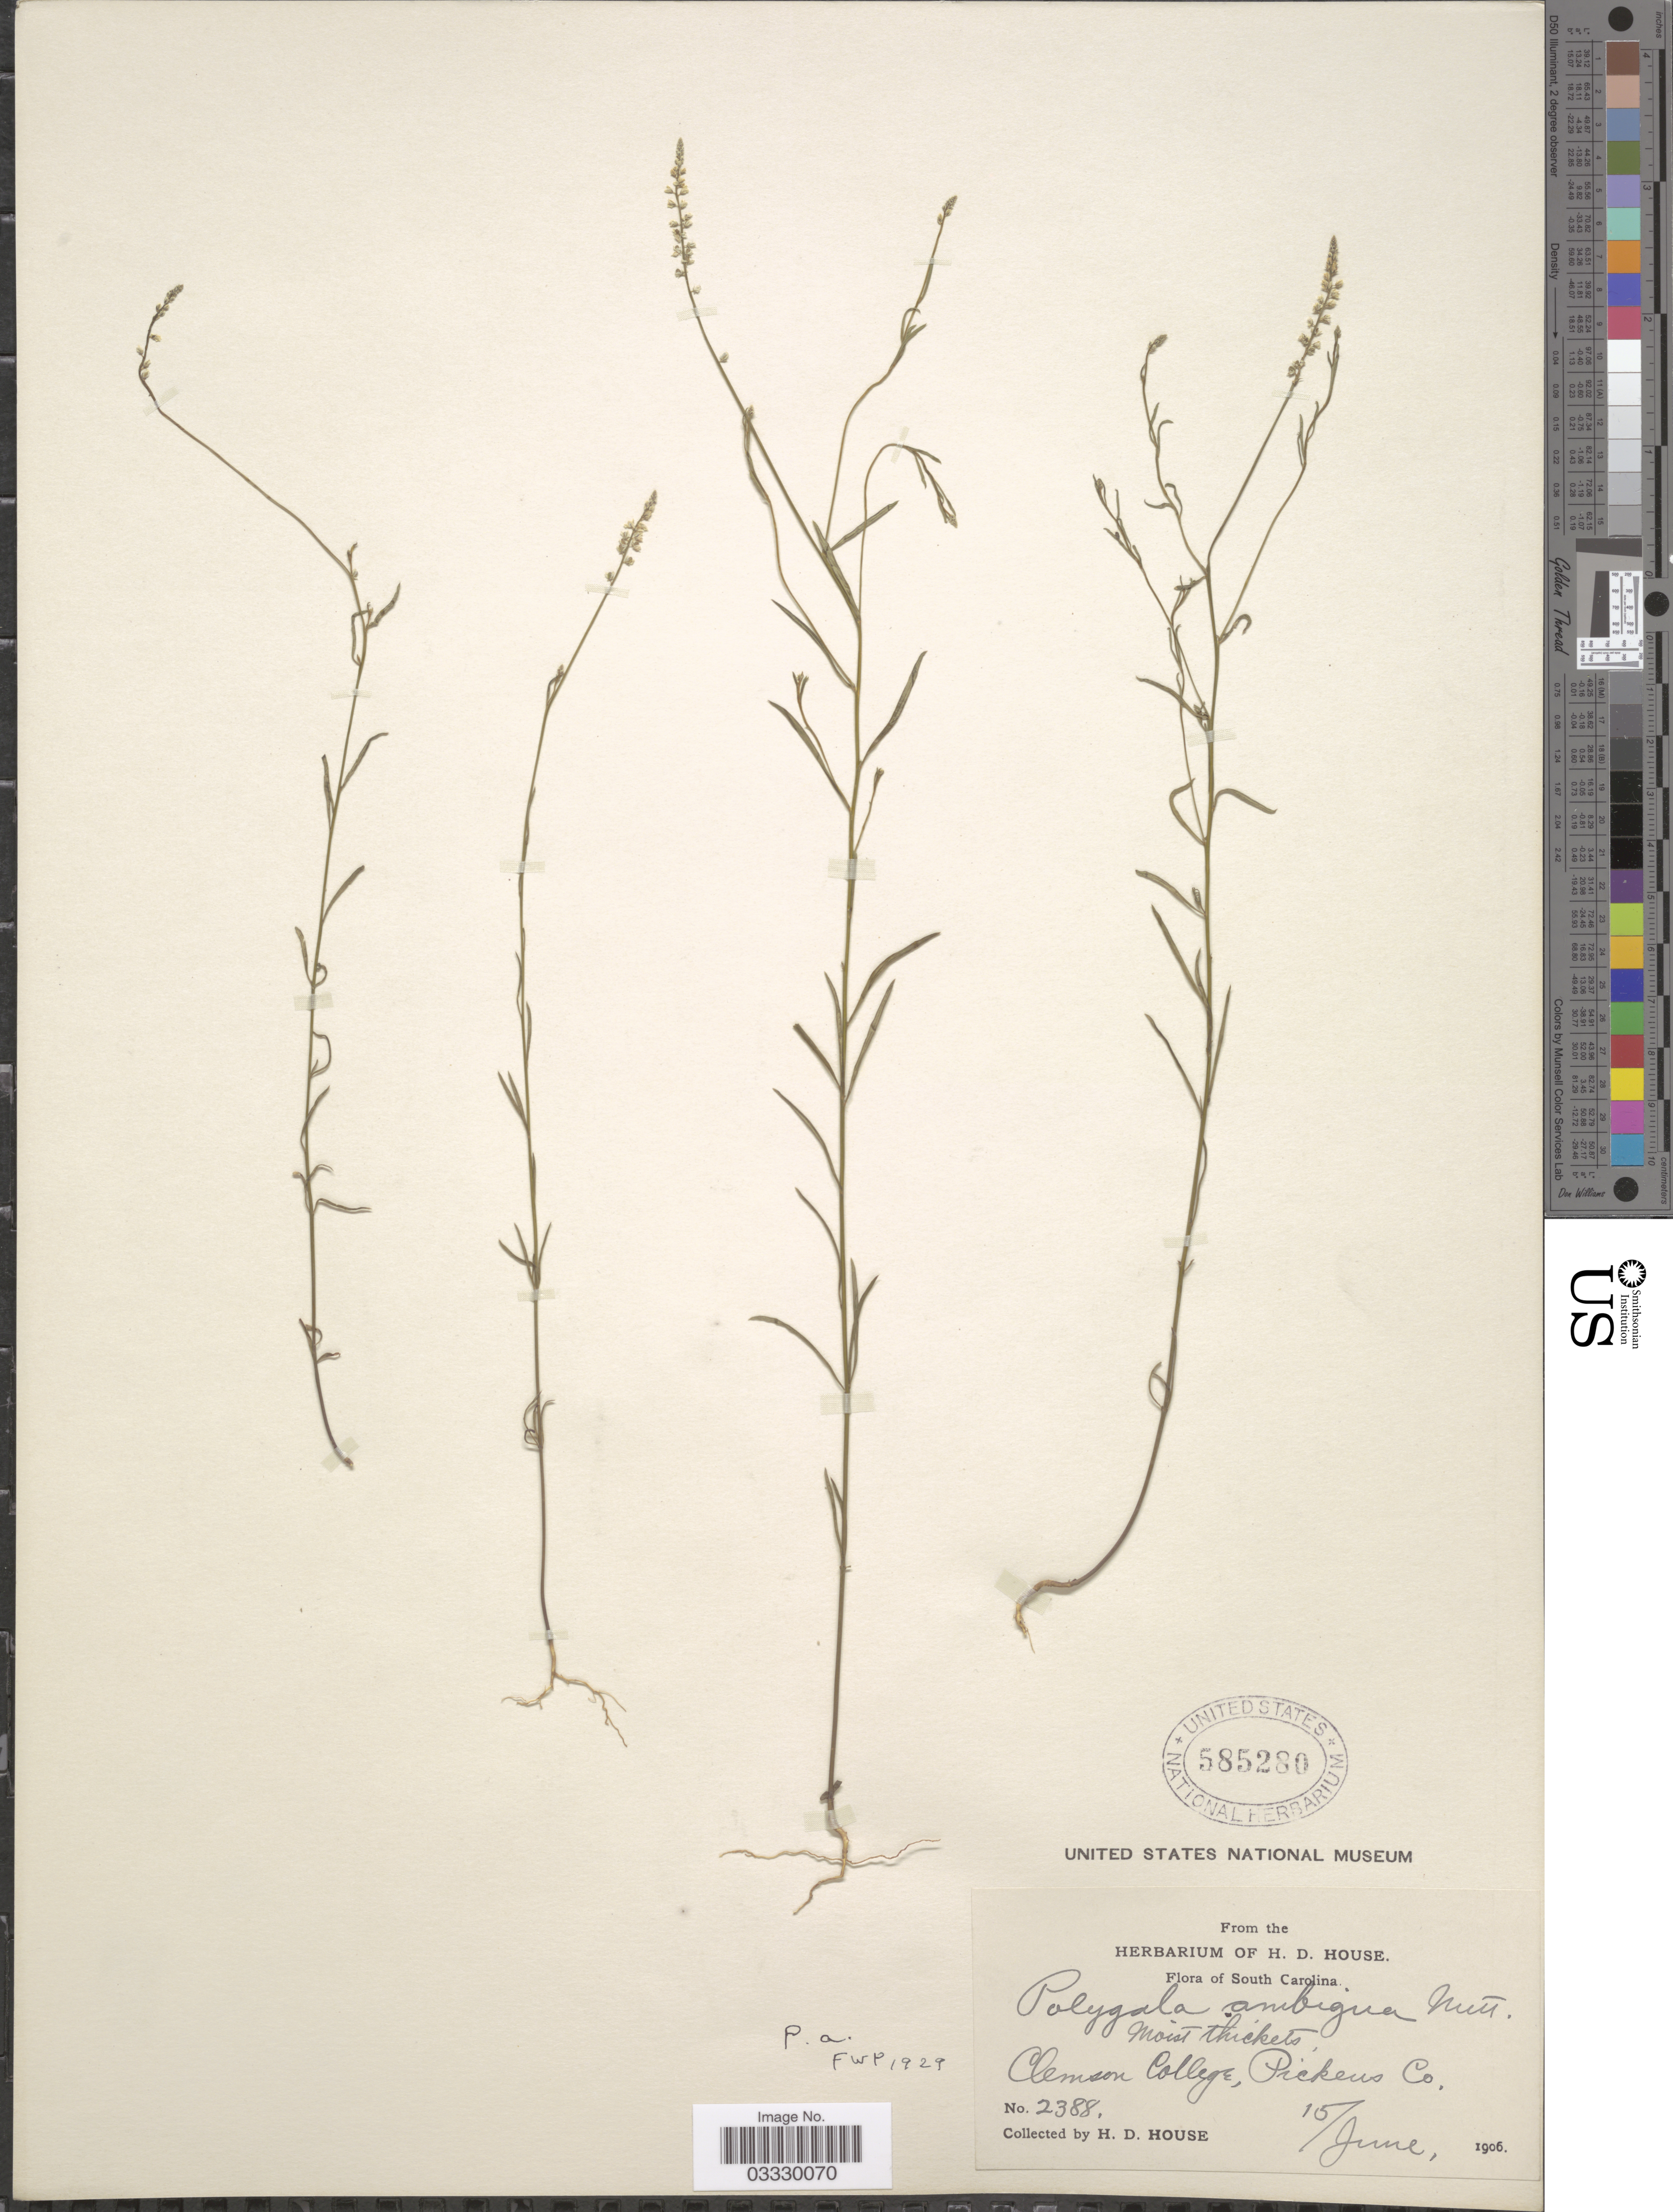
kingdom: Plantae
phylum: Tracheophyta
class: Magnoliopsida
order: Fabales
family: Polygalaceae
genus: Polygala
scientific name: Polygala ambigua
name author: Nutt.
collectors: H. D. House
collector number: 2388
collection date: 1906-06-15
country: United States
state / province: South Carolina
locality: Clemson College, Pickens Co.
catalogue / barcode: US 585280